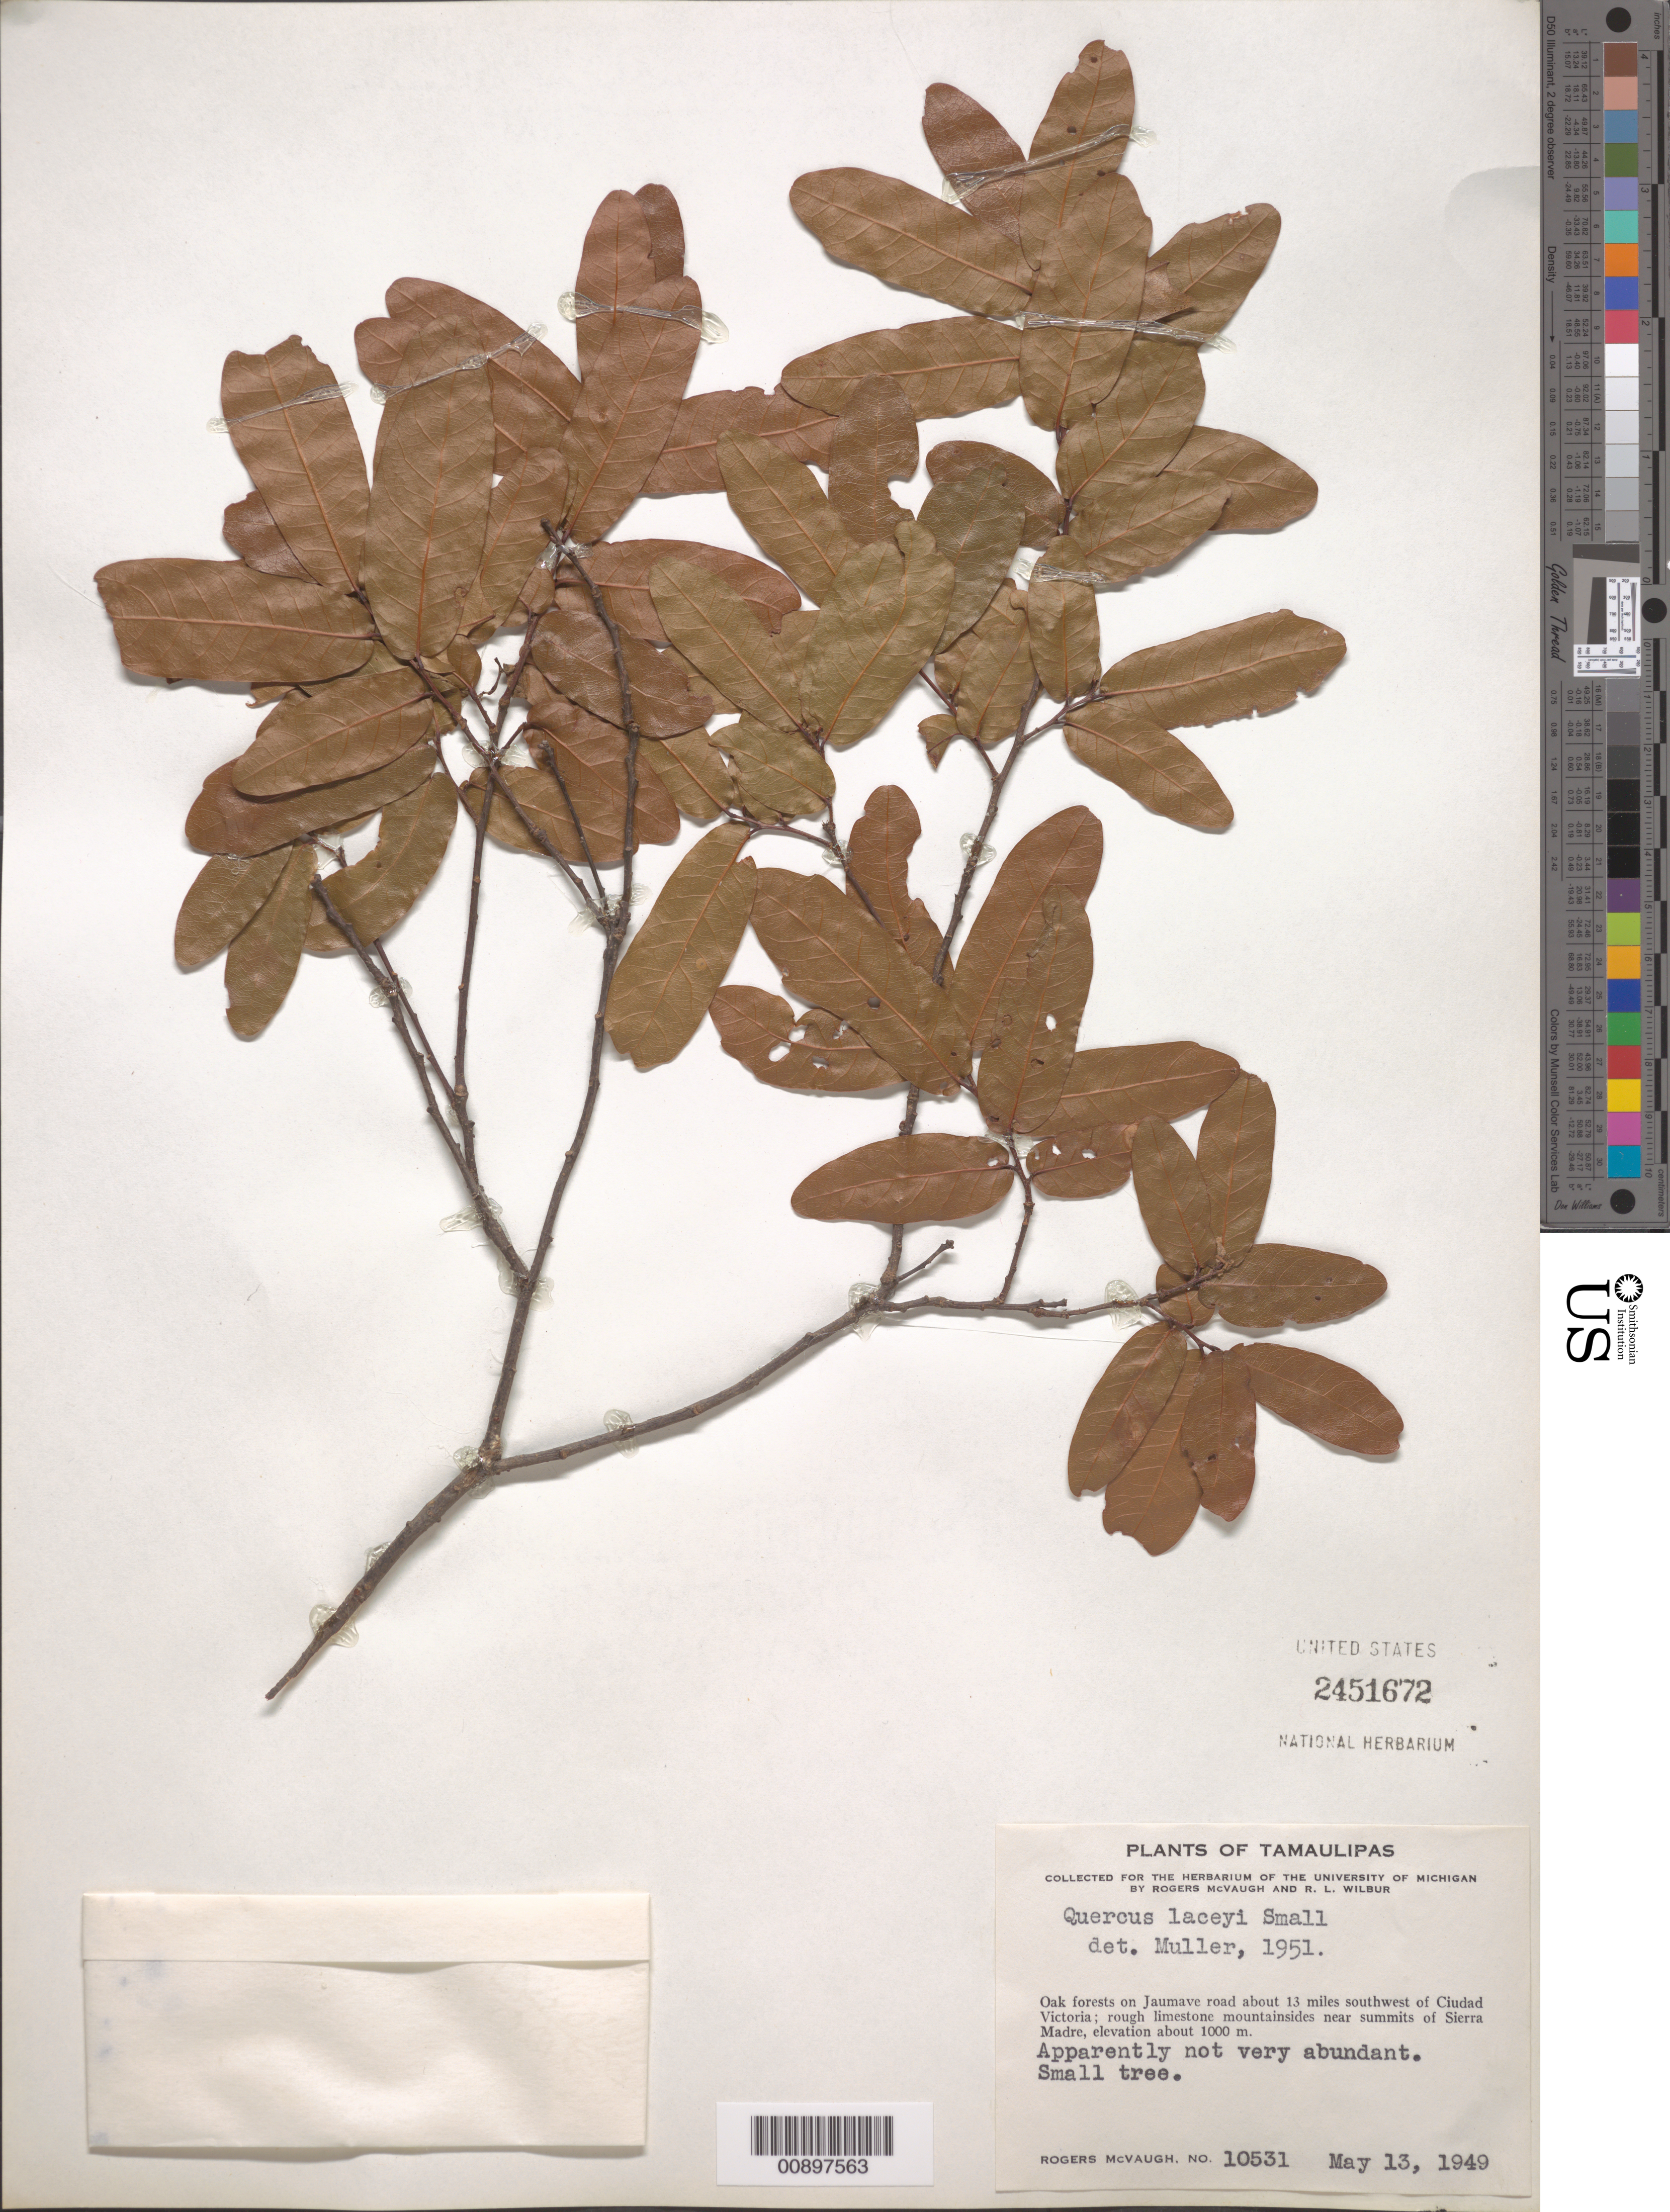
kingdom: Plantae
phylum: Tracheophyta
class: Magnoliopsida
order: Fagales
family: Fagaceae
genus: Quercus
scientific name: Quercus laceyi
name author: Small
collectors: R. McVaugh & R. L. Wilbur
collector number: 10531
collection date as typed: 13 May 1949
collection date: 1949-05-13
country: Mexico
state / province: Tamaulipas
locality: Oak forests on Jaumave road about 13 miles southwest of Ciudad Victoria, Tamaulipas. Near summits of Sierra Madre.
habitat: Rough mountainsides near summits of Sierra.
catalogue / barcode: US 2451672